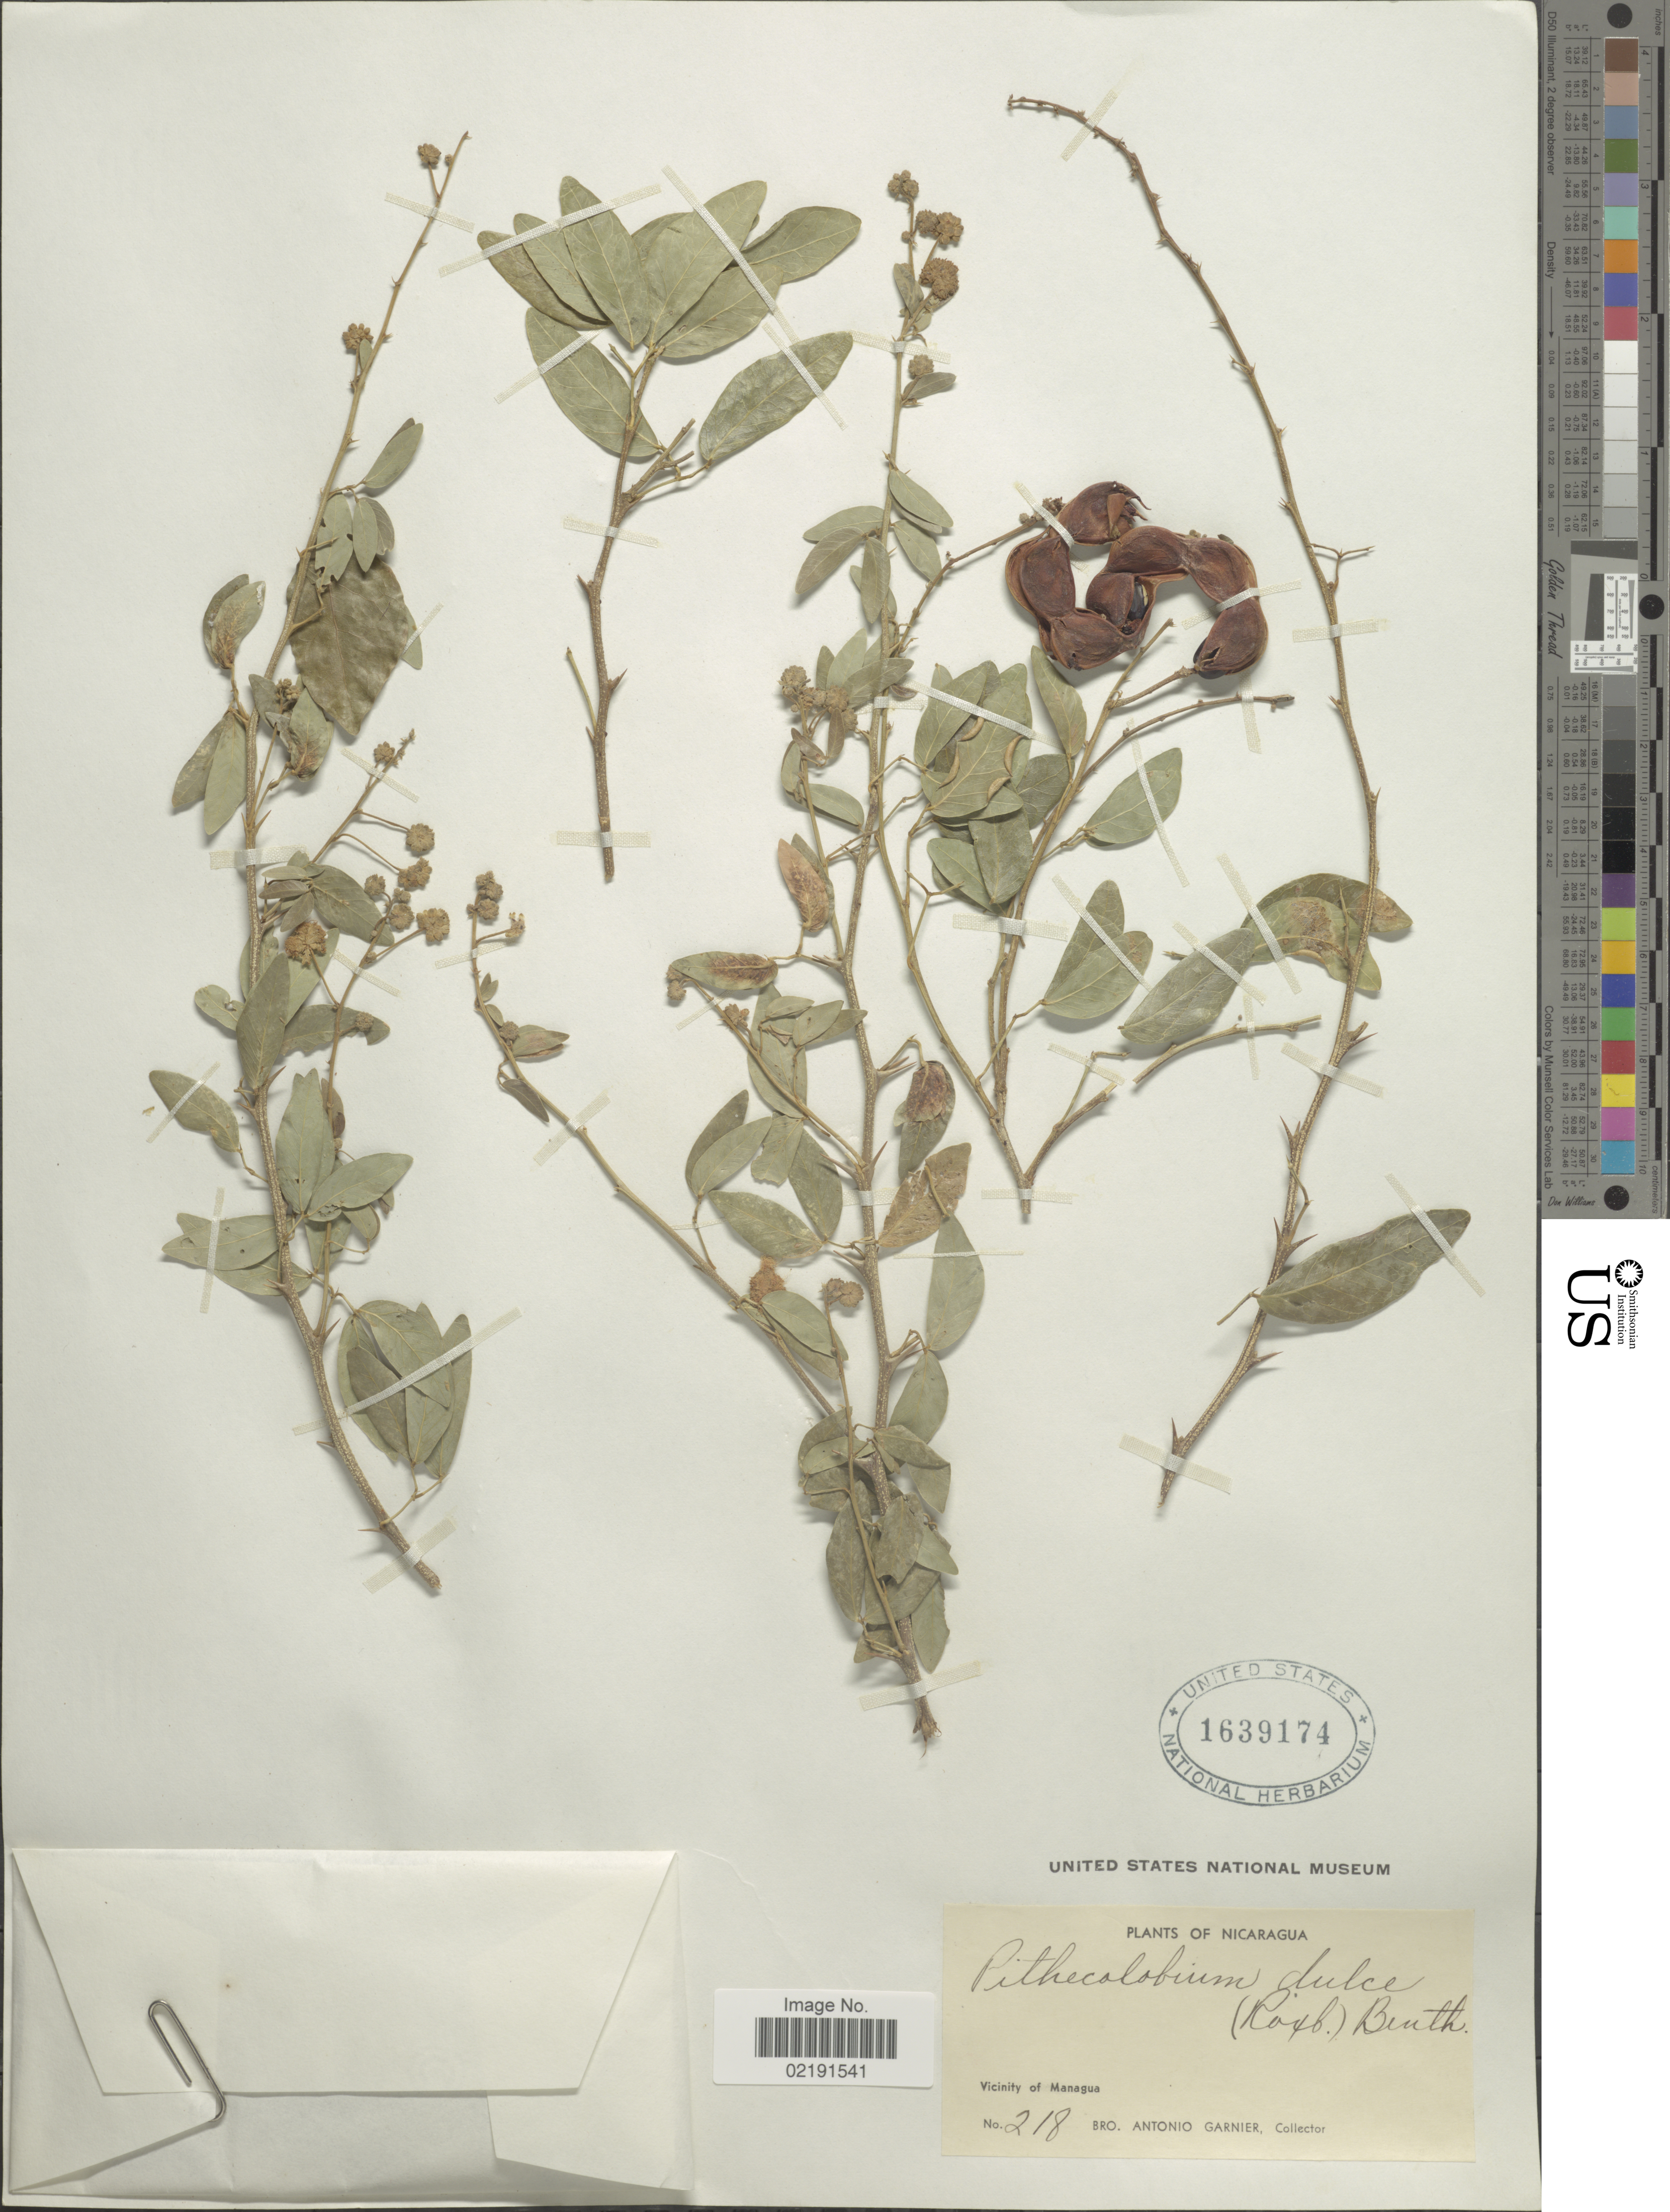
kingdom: Plantae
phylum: Tracheophyta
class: Magnoliopsida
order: Fabales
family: Fabaceae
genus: Pithecellobium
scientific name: Pithecellobium dulce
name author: (Roxb.) Benth.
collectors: Bro. A. Garnier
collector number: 218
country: Nicaragua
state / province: Managua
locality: Vicinity of Managua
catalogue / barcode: US 1639174